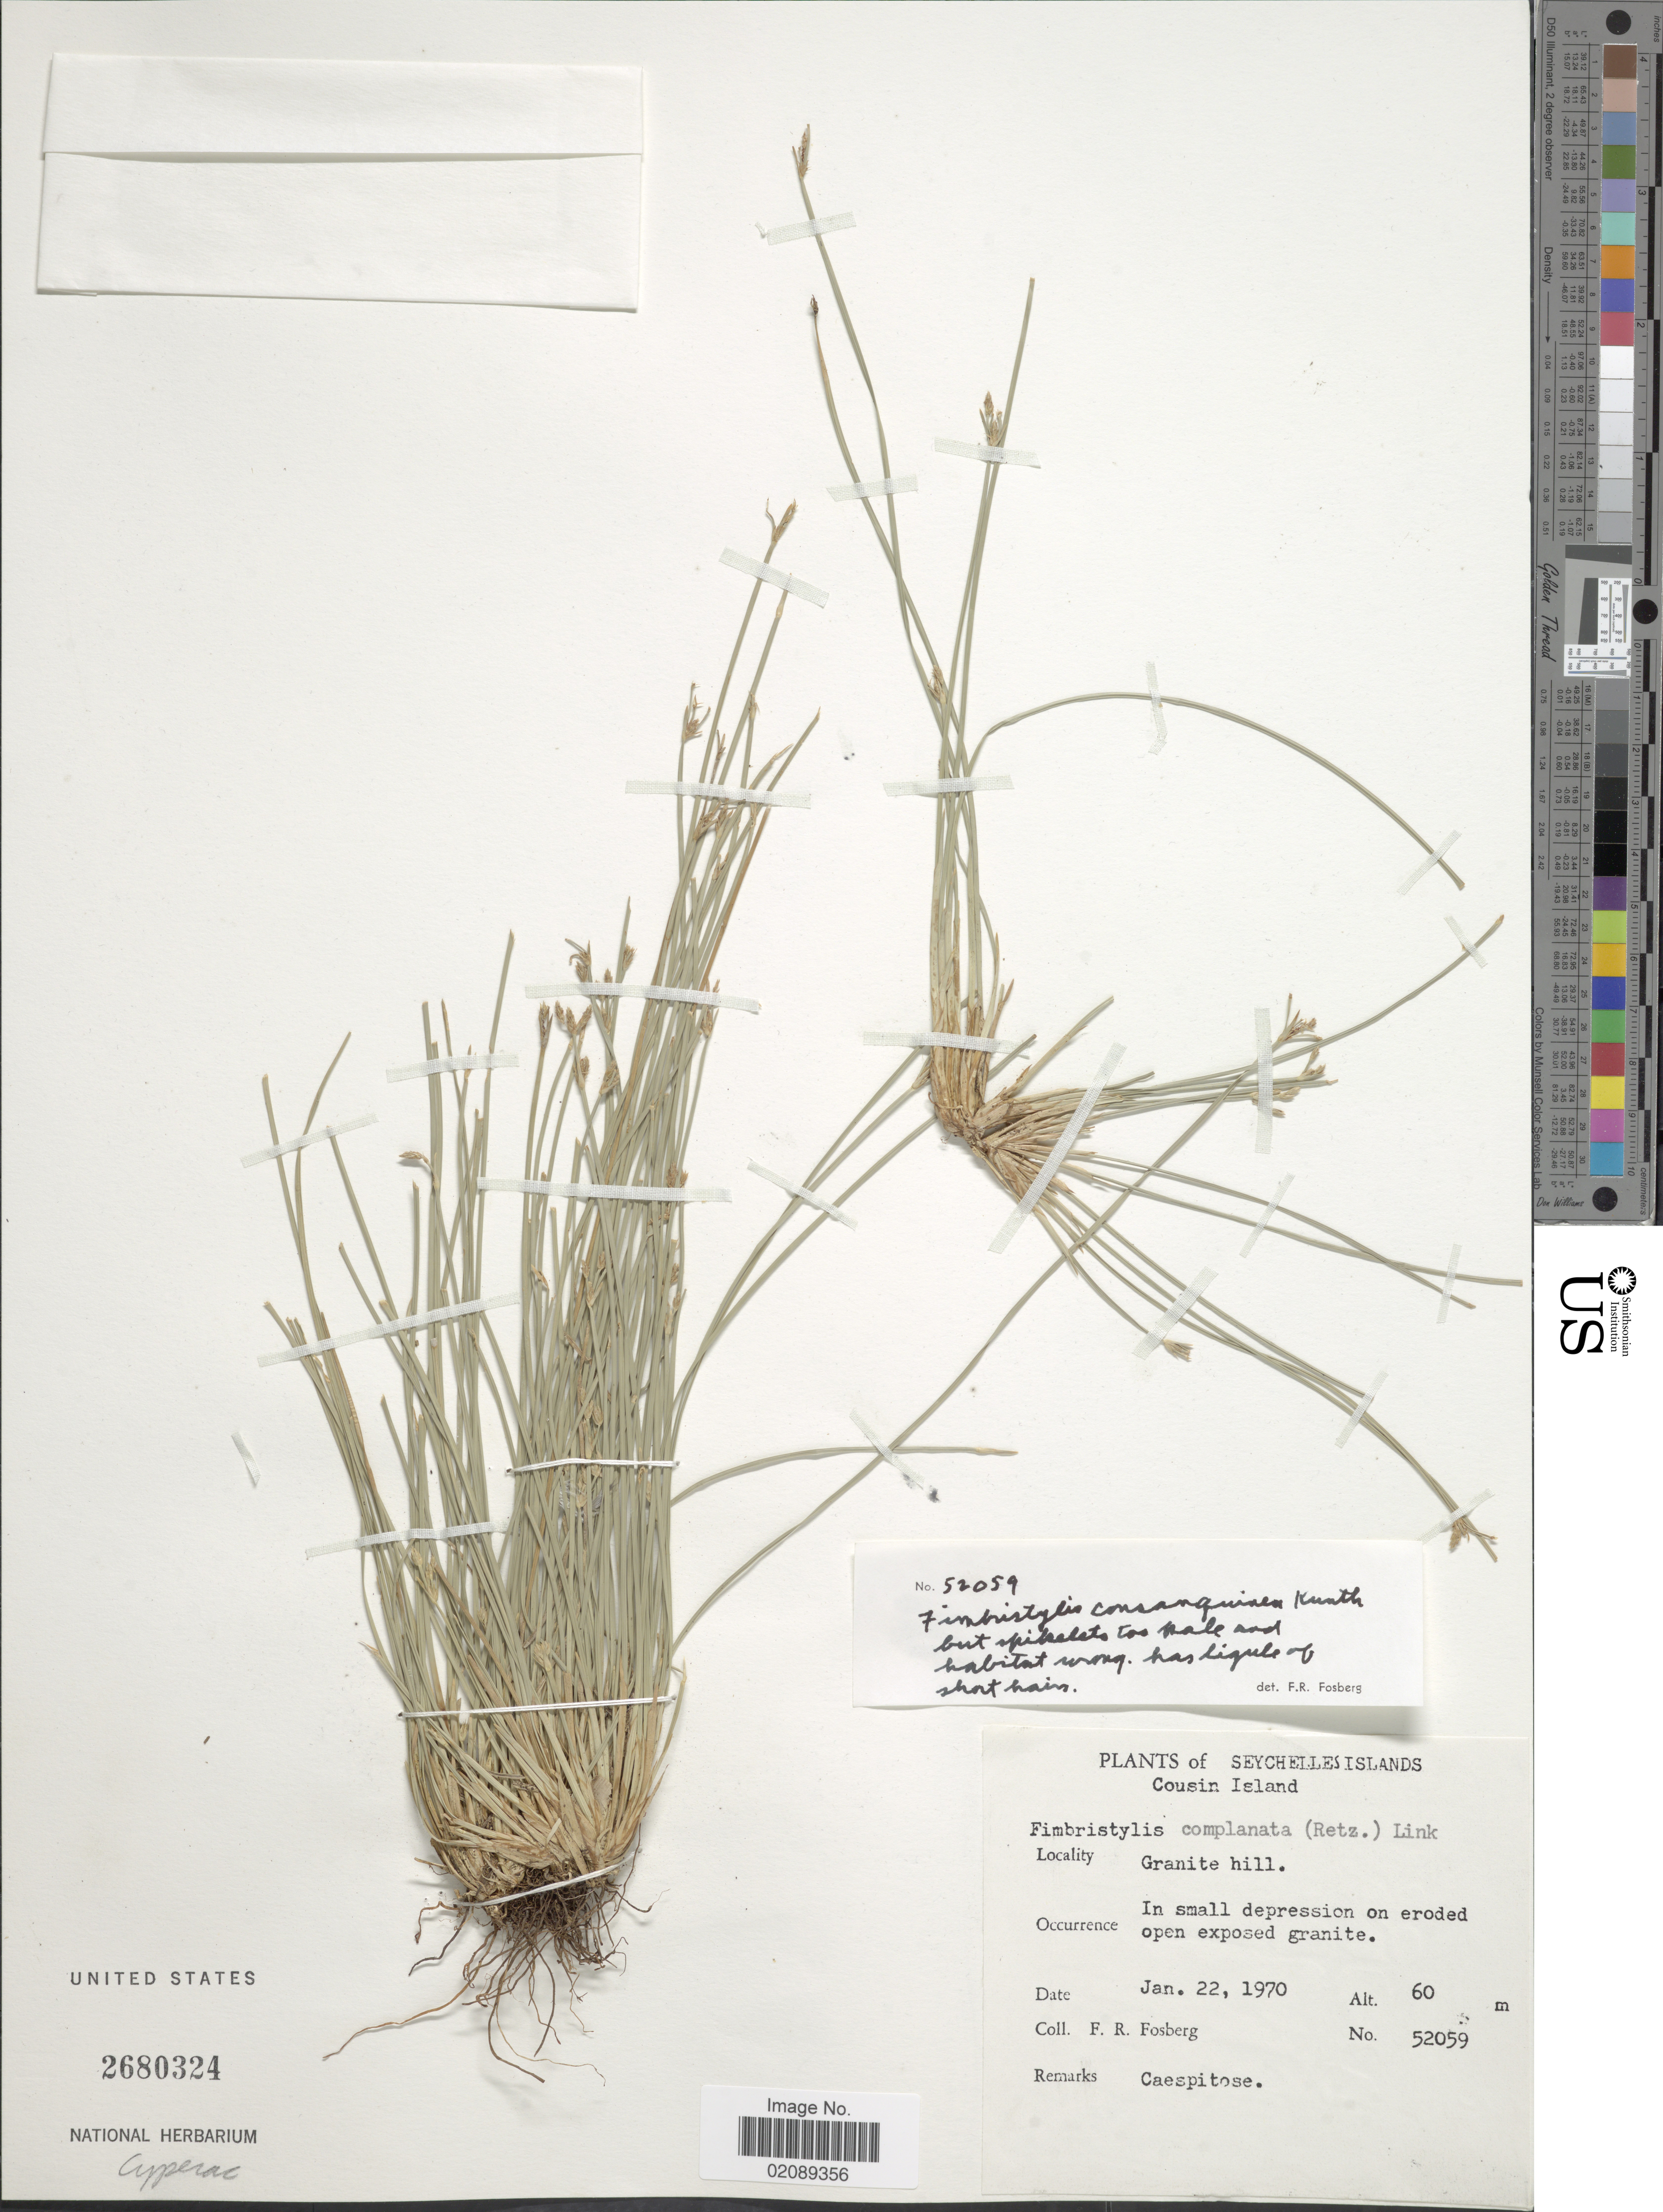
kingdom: Plantae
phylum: Tracheophyta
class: Liliopsida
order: Poales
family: Cyperaceae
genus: Fimbristylis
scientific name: Fimbristylis consanguinea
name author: Kunth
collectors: F. R. Fosberg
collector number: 52059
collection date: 1970-01-22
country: Seychelles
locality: Cousin Island. Granite hill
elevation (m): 60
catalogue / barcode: US 2680324